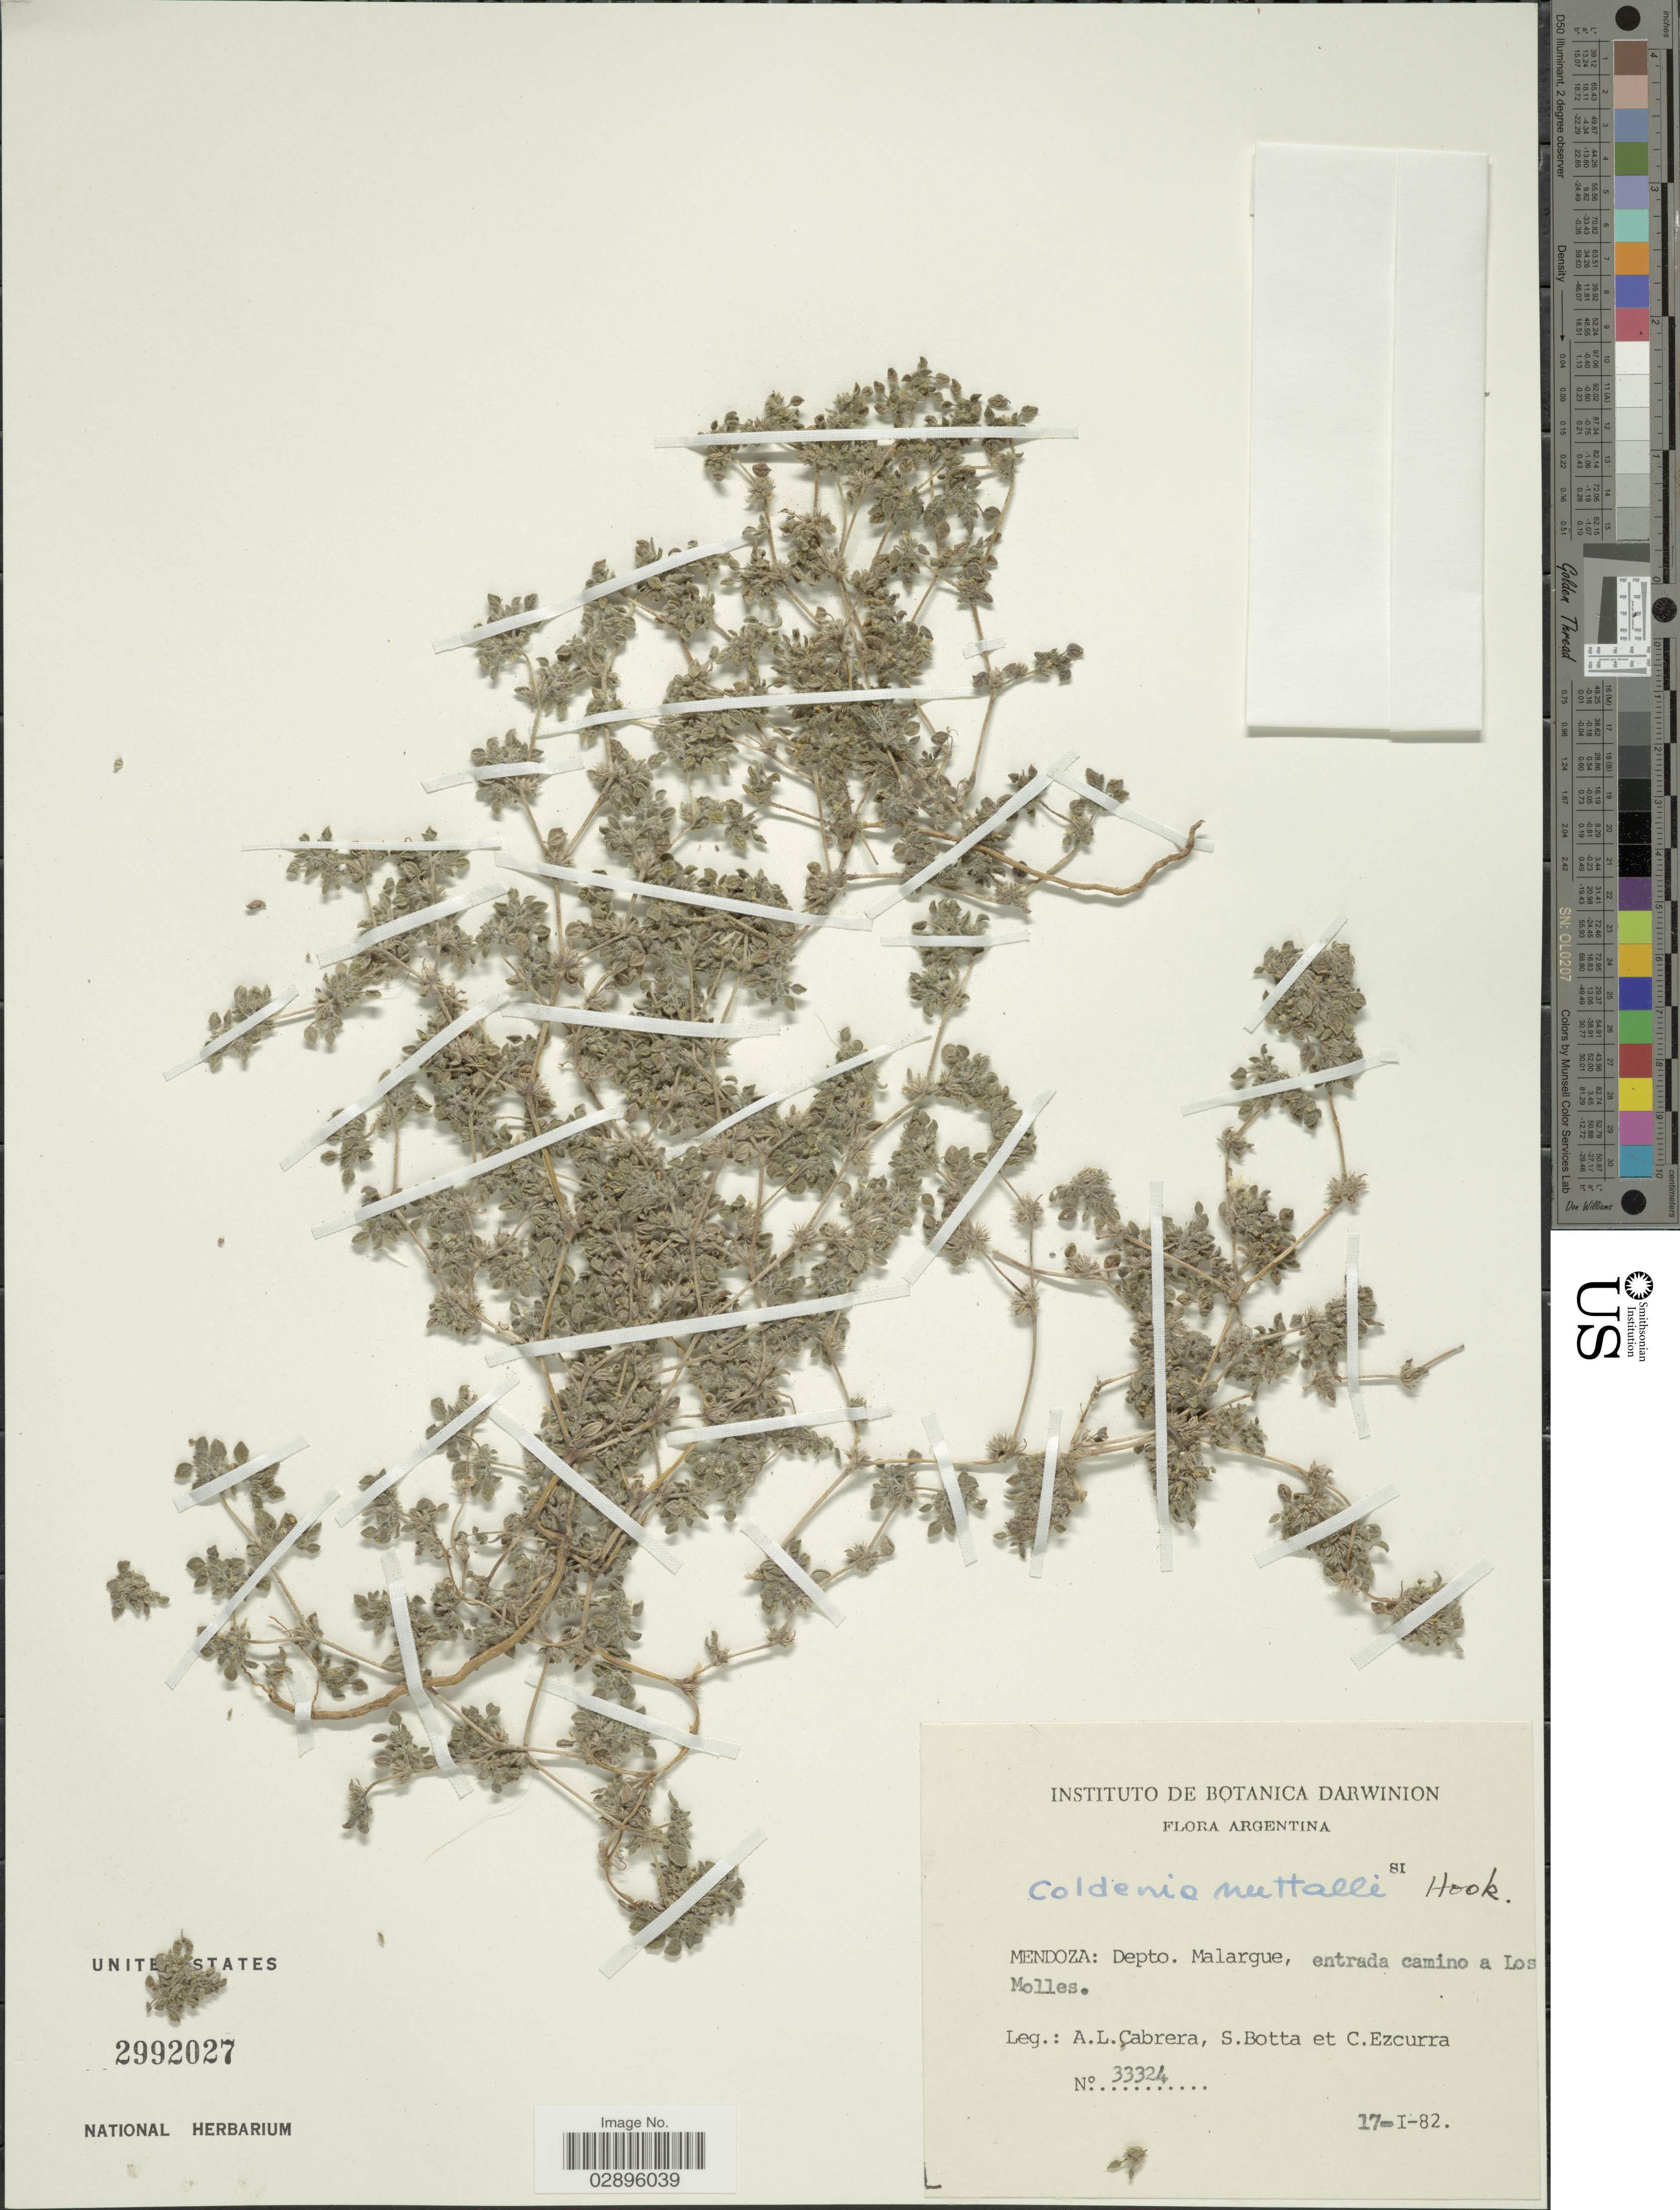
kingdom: Plantae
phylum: Tracheophyta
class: Magnoliopsida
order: Boraginales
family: Ehretiaceae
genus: Tiquilia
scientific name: Tiquilia nuttallii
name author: (Hook.) A.T. Richardson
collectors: A. L. Cabrera, S. Botta & C. Ezcurra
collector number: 33324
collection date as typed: Transcribed d/m/y: 17/1/82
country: Argentina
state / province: Mendoza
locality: Depto. Malargue, entrada camino a Los Molles.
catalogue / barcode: US 2992027